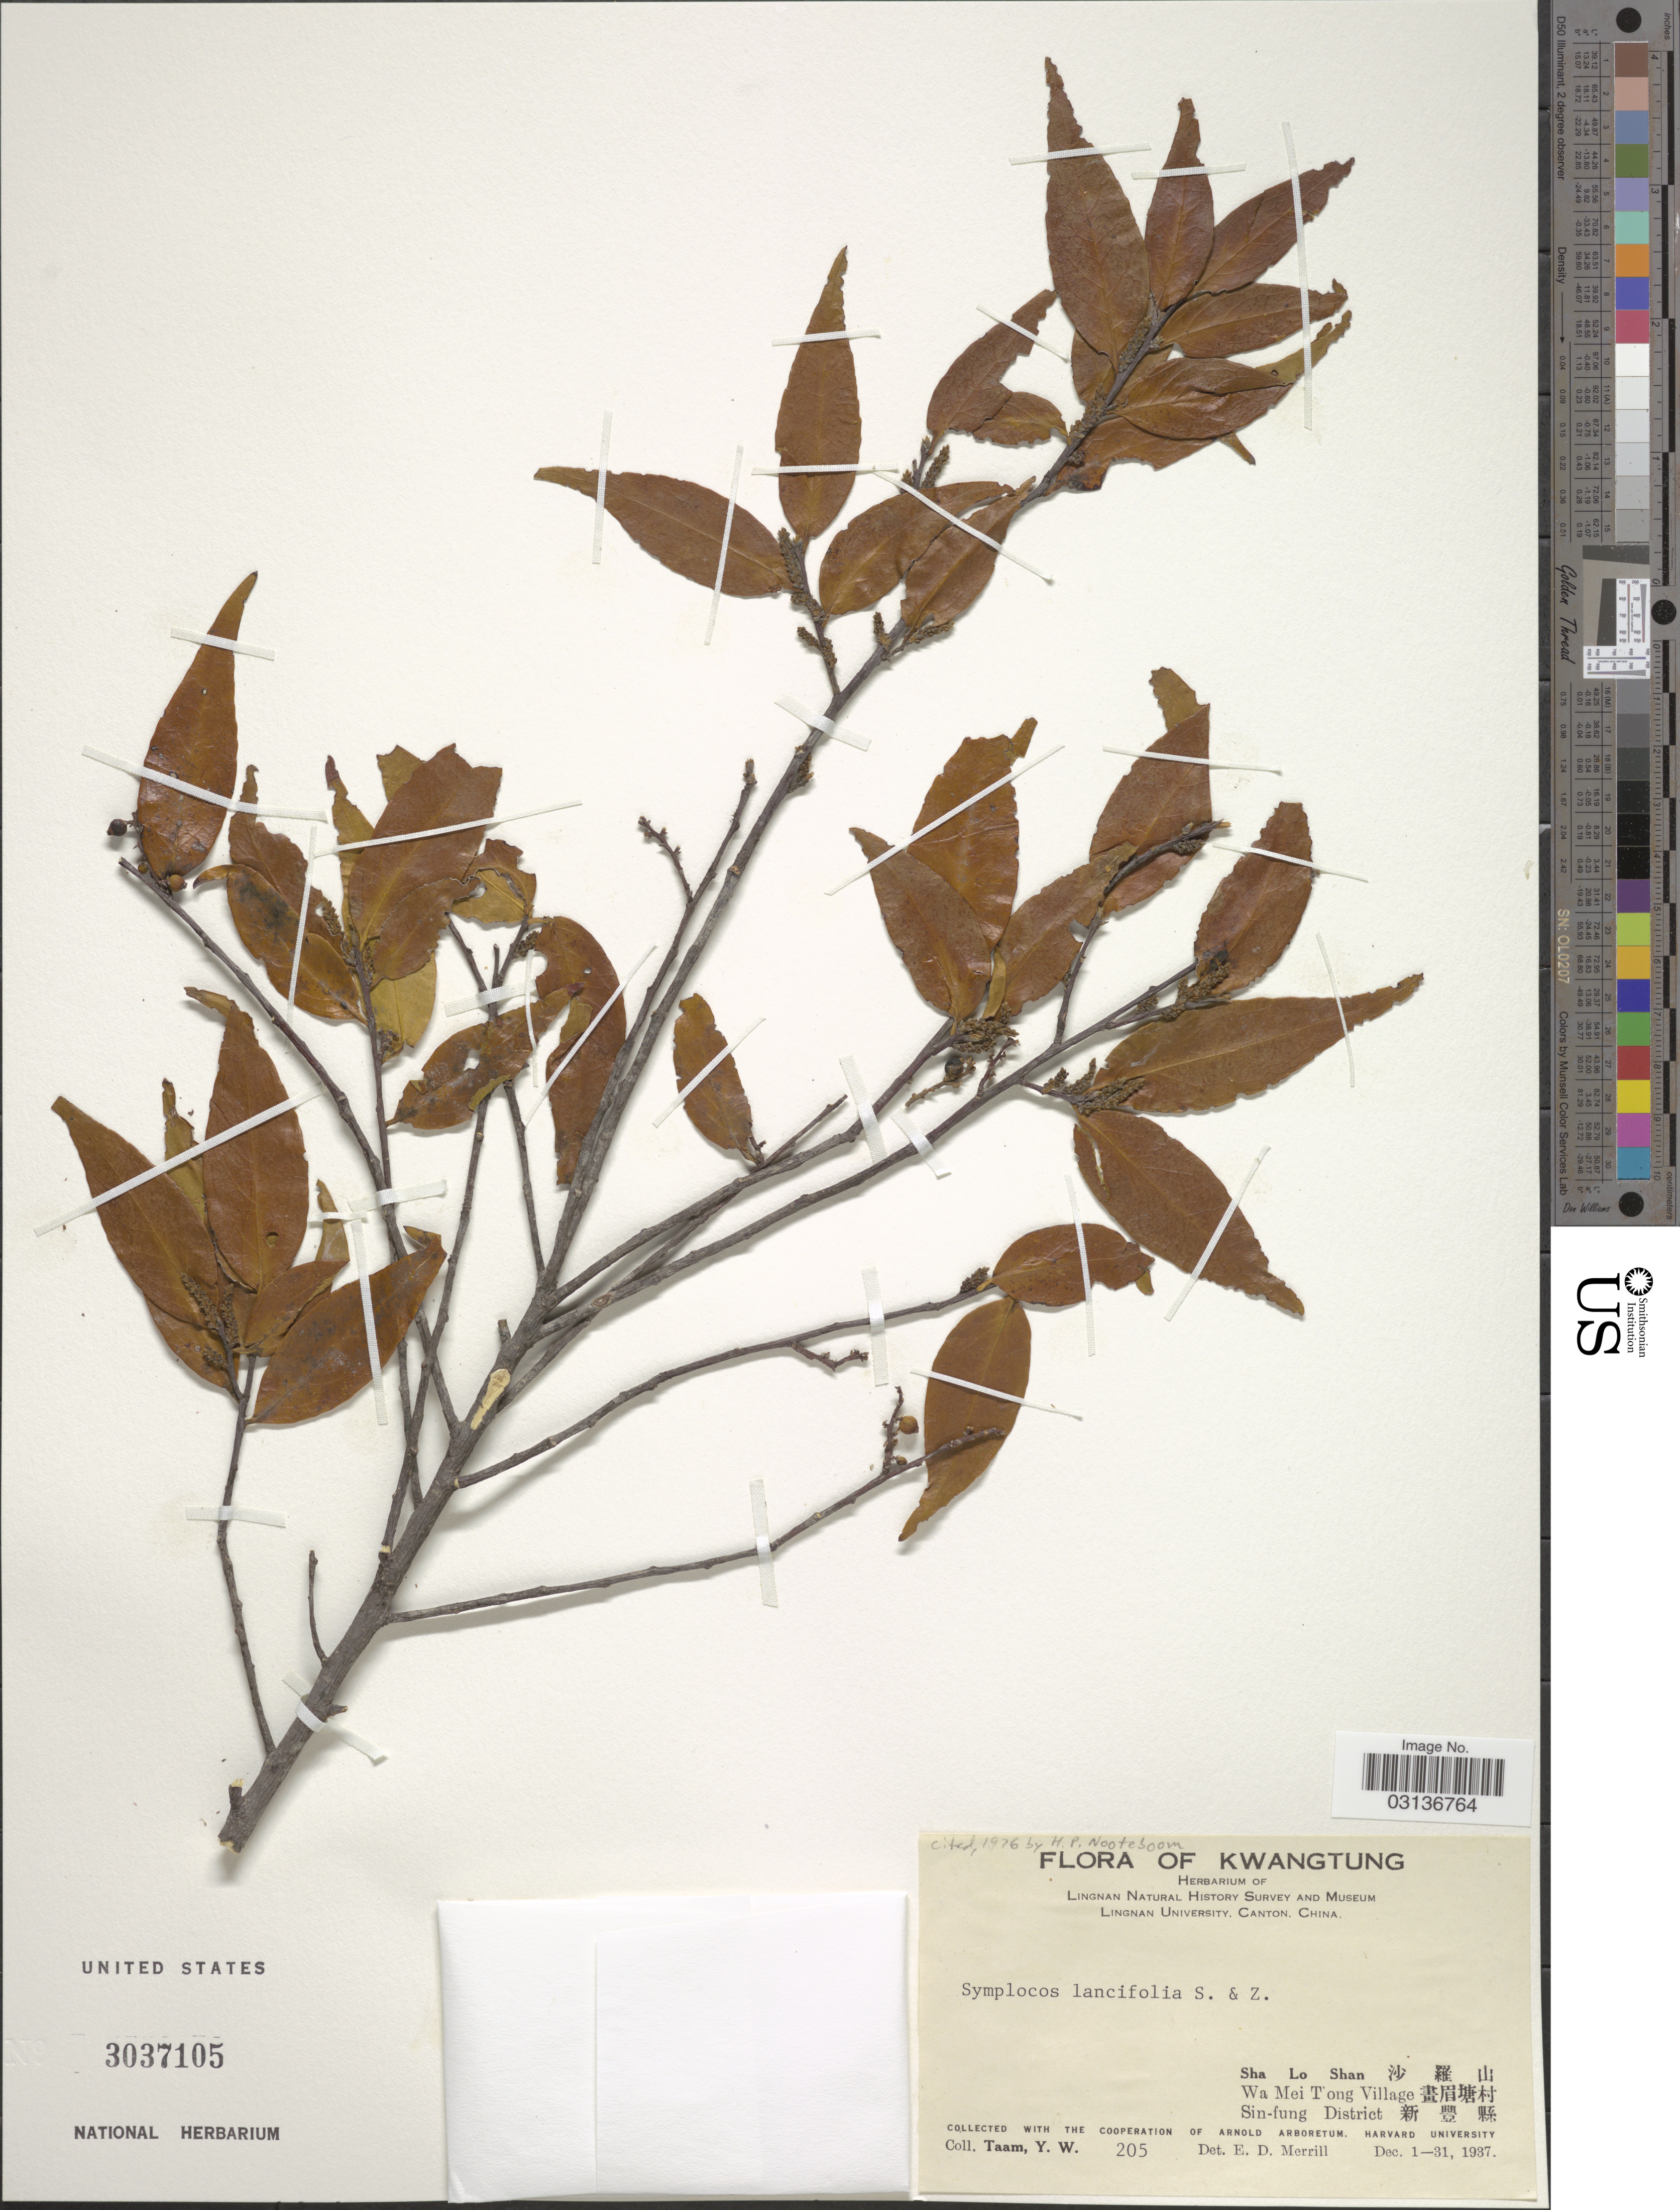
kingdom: Plantae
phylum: Tracheophyta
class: Magnoliopsida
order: Ericales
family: Symplocaceae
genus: Symplocos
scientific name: Symplocos lancifolia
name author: Siebert & Zucc.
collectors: Y. W. Taam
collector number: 205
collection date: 1937-12-01/1937-12-31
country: China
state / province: Guangdong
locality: Kwaung.Sha Lo Shan Wa Mei T'ong Village Sin-fung District .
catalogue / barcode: US 3037105